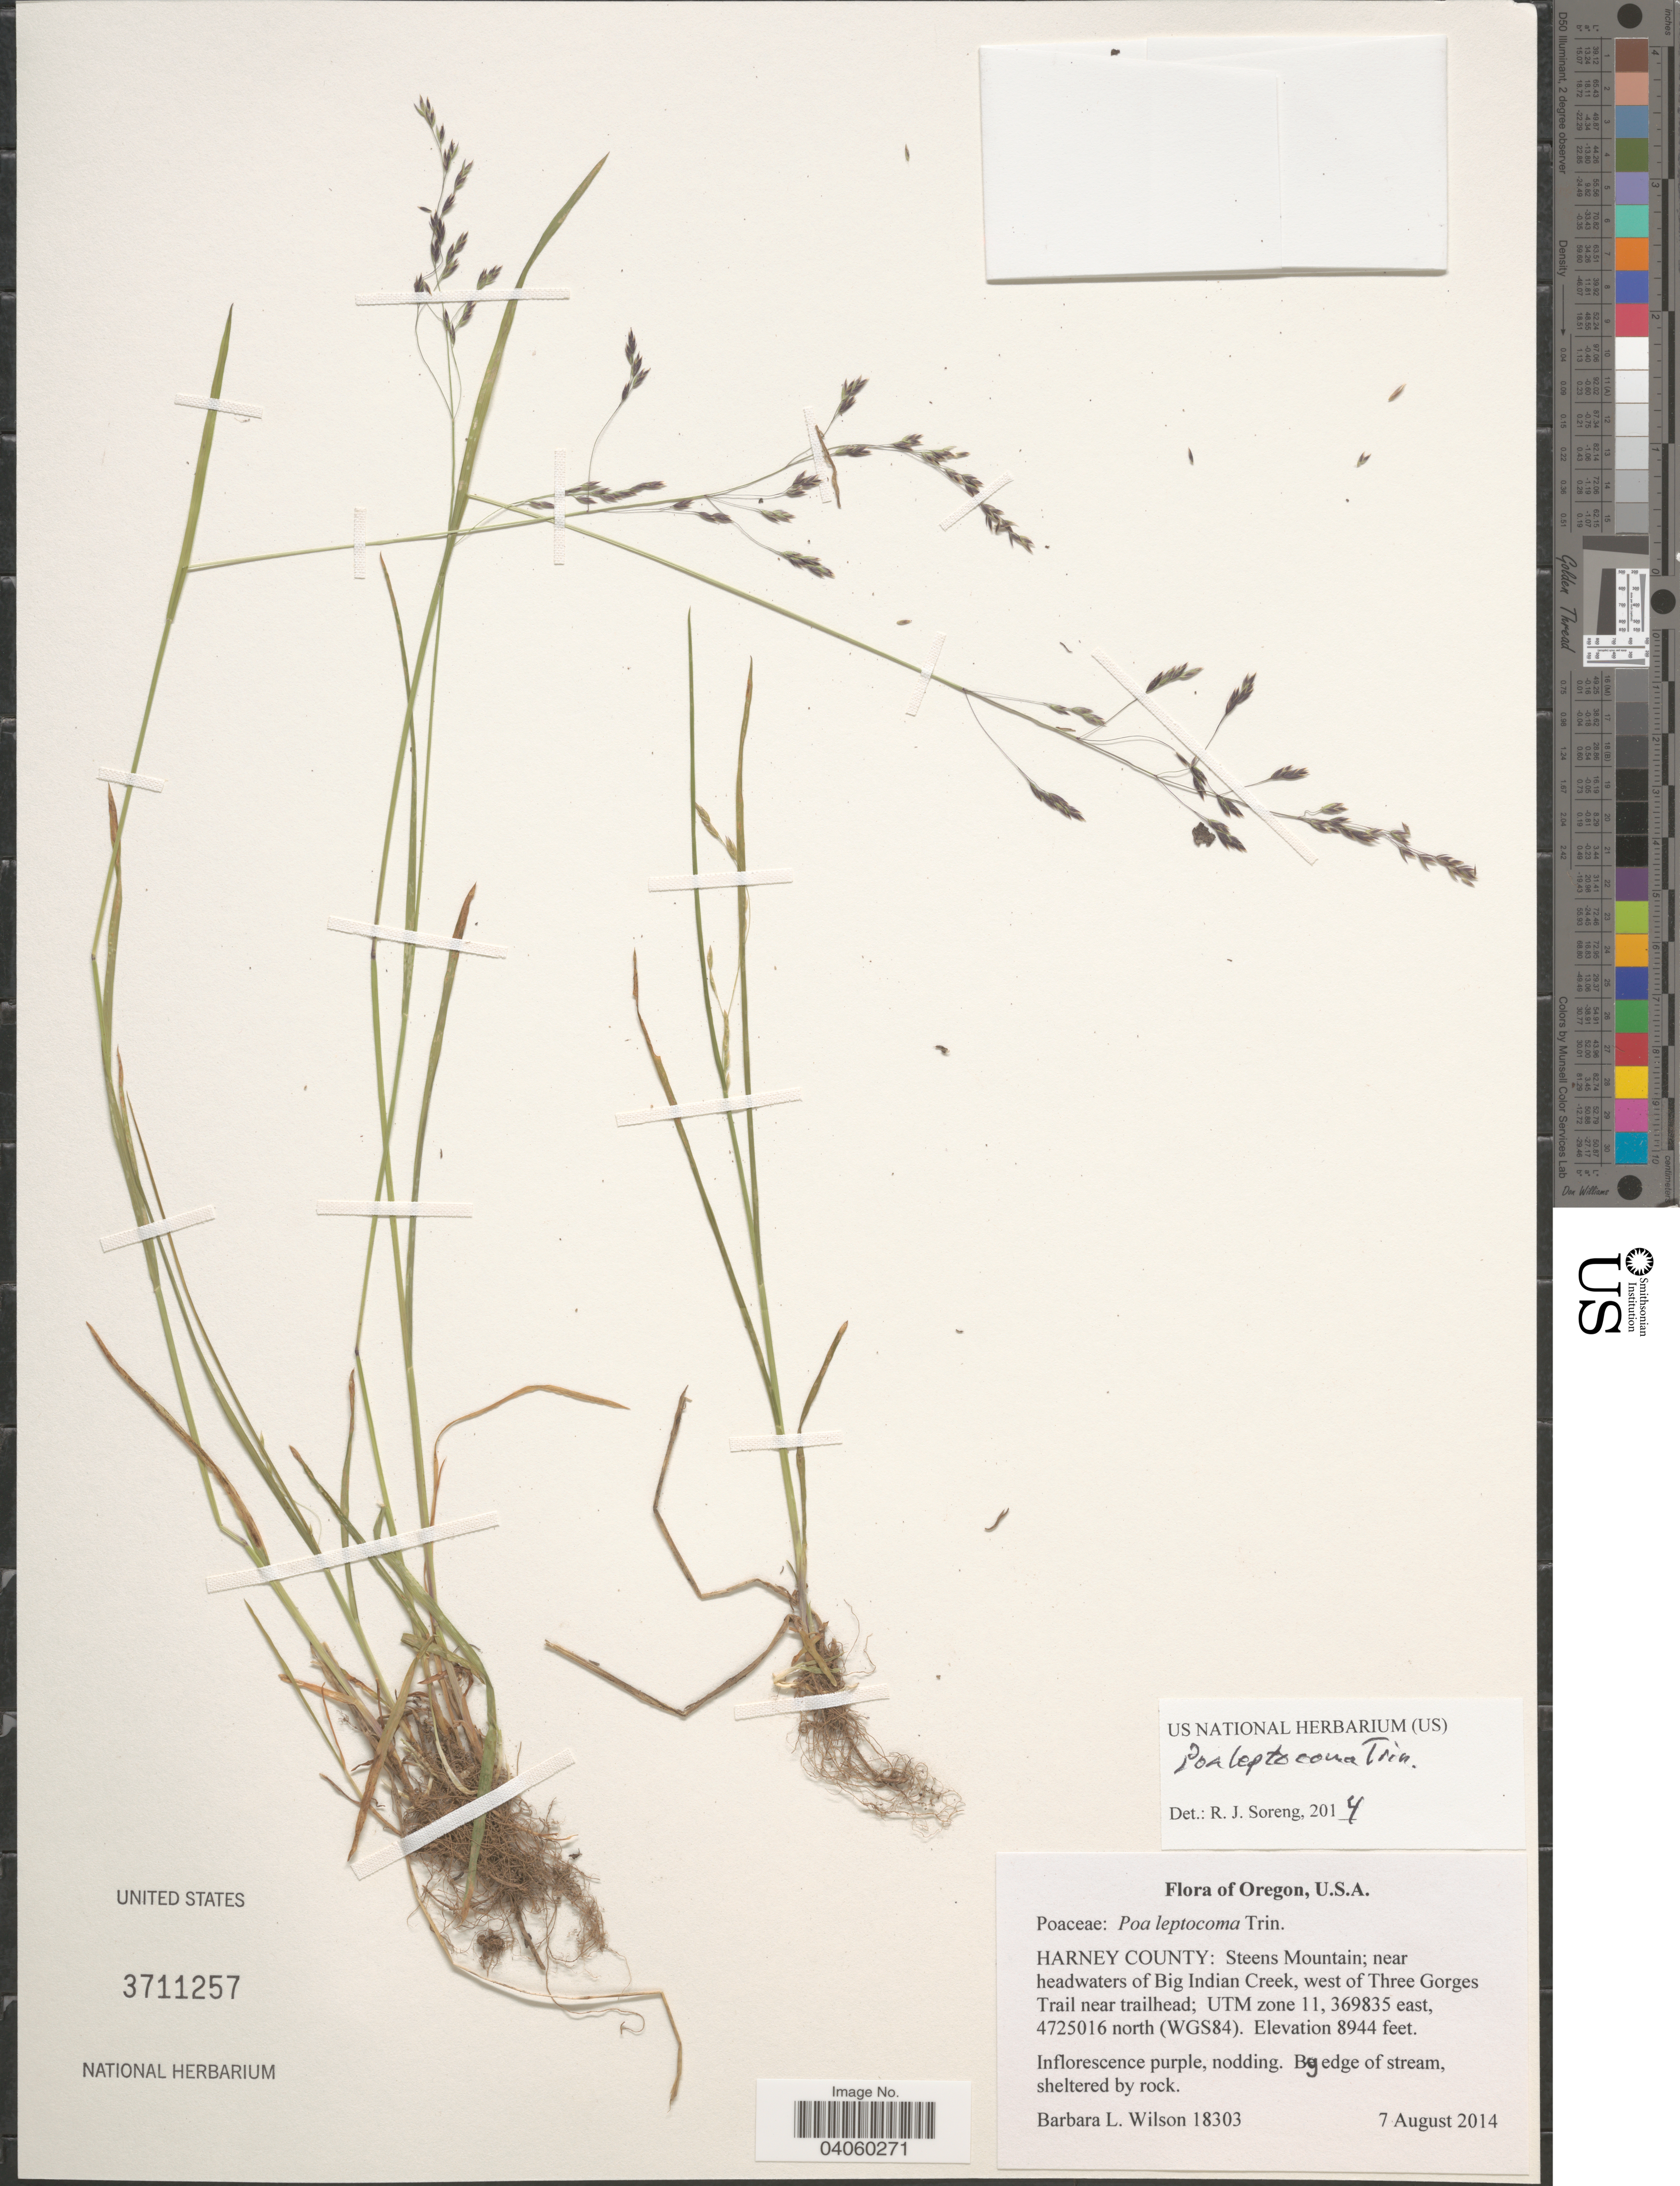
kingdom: Plantae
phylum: Tracheophyta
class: Liliopsida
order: Poales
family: Poaceae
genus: Poa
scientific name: Poa leptocoma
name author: Trin.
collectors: B. L. Wilson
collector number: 18303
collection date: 2014-08-07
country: United States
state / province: Oregon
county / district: Harney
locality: Harney County: Steens Mountain; near headwaters of Big Indian Creek, west of Three Gorges Trail near trailhead; UTM zone 11,369835 east, 4725016 north (WGS84).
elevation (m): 2726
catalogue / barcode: US 3711257